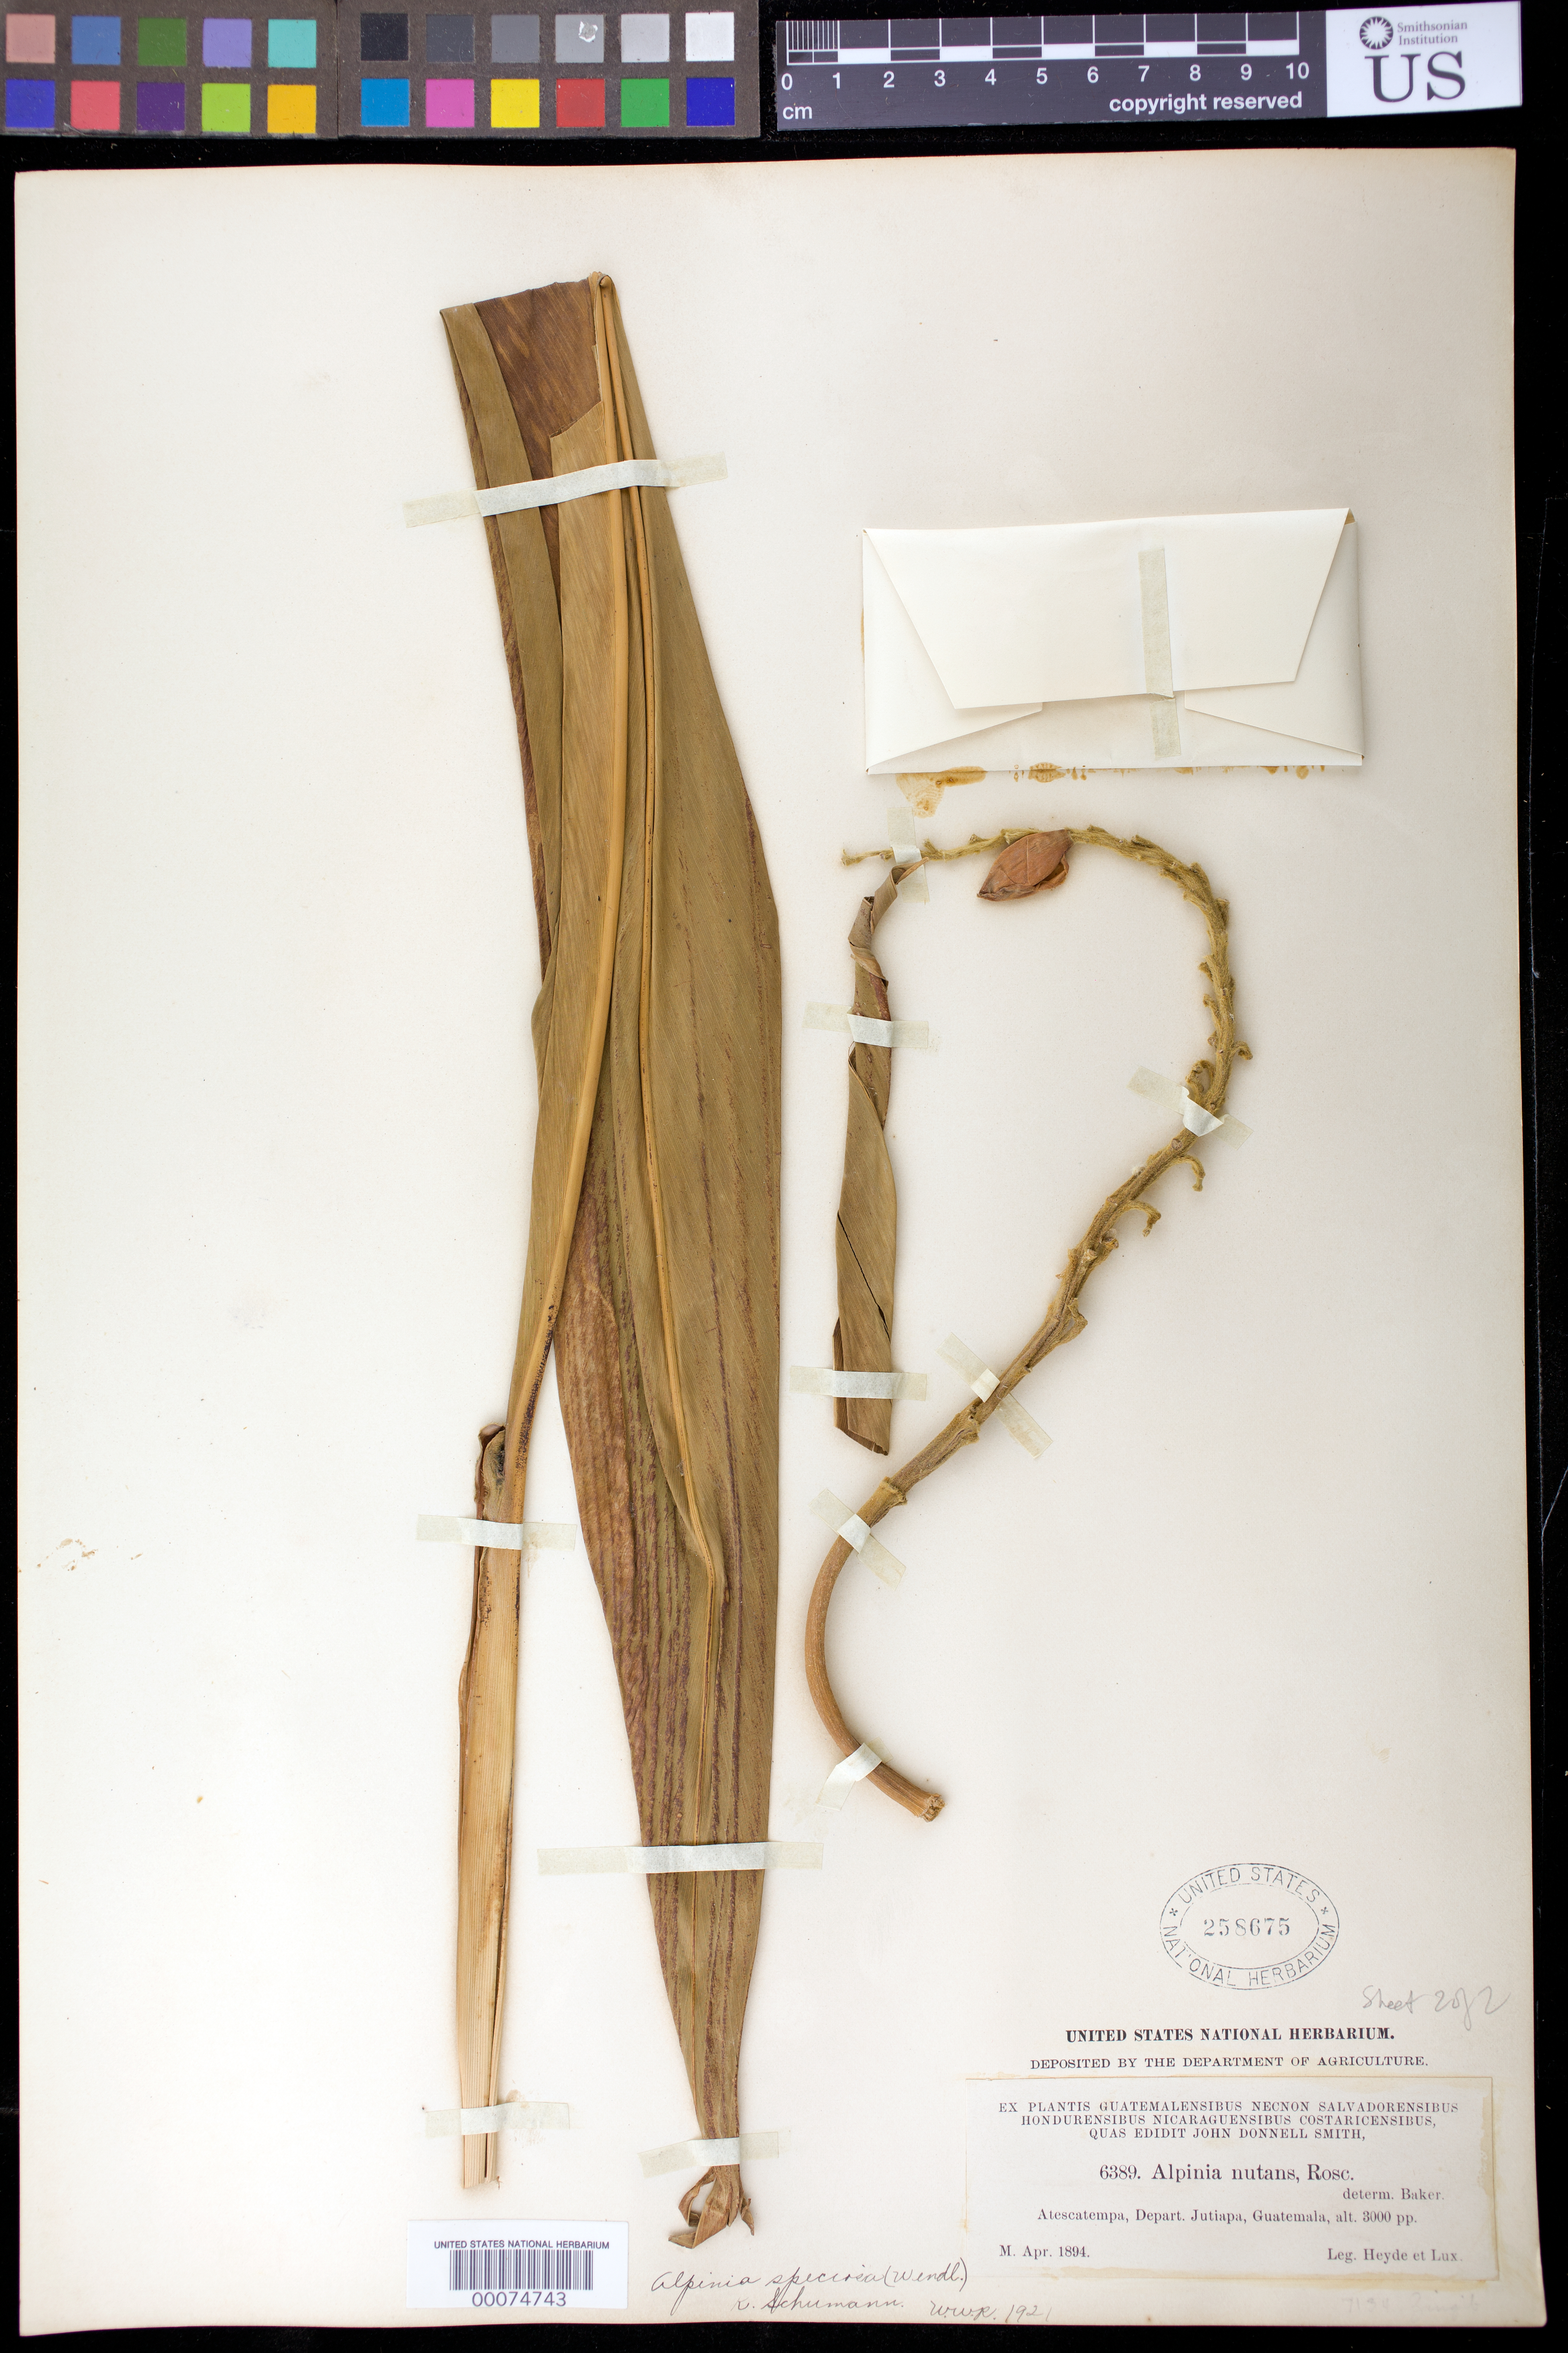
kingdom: Plantae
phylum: Tracheophyta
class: Liliopsida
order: Zingiberales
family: Zingiberaceae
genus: Alpinia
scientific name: Alpinia zerumbet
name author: (Pers.) B.L. Burtt & R.M. Sm.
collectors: E. T. Heyde & E. Lux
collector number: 6389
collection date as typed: Apr 1894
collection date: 1894-04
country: Guatemala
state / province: Jutiapa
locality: Atescatempa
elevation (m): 914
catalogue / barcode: US 258675